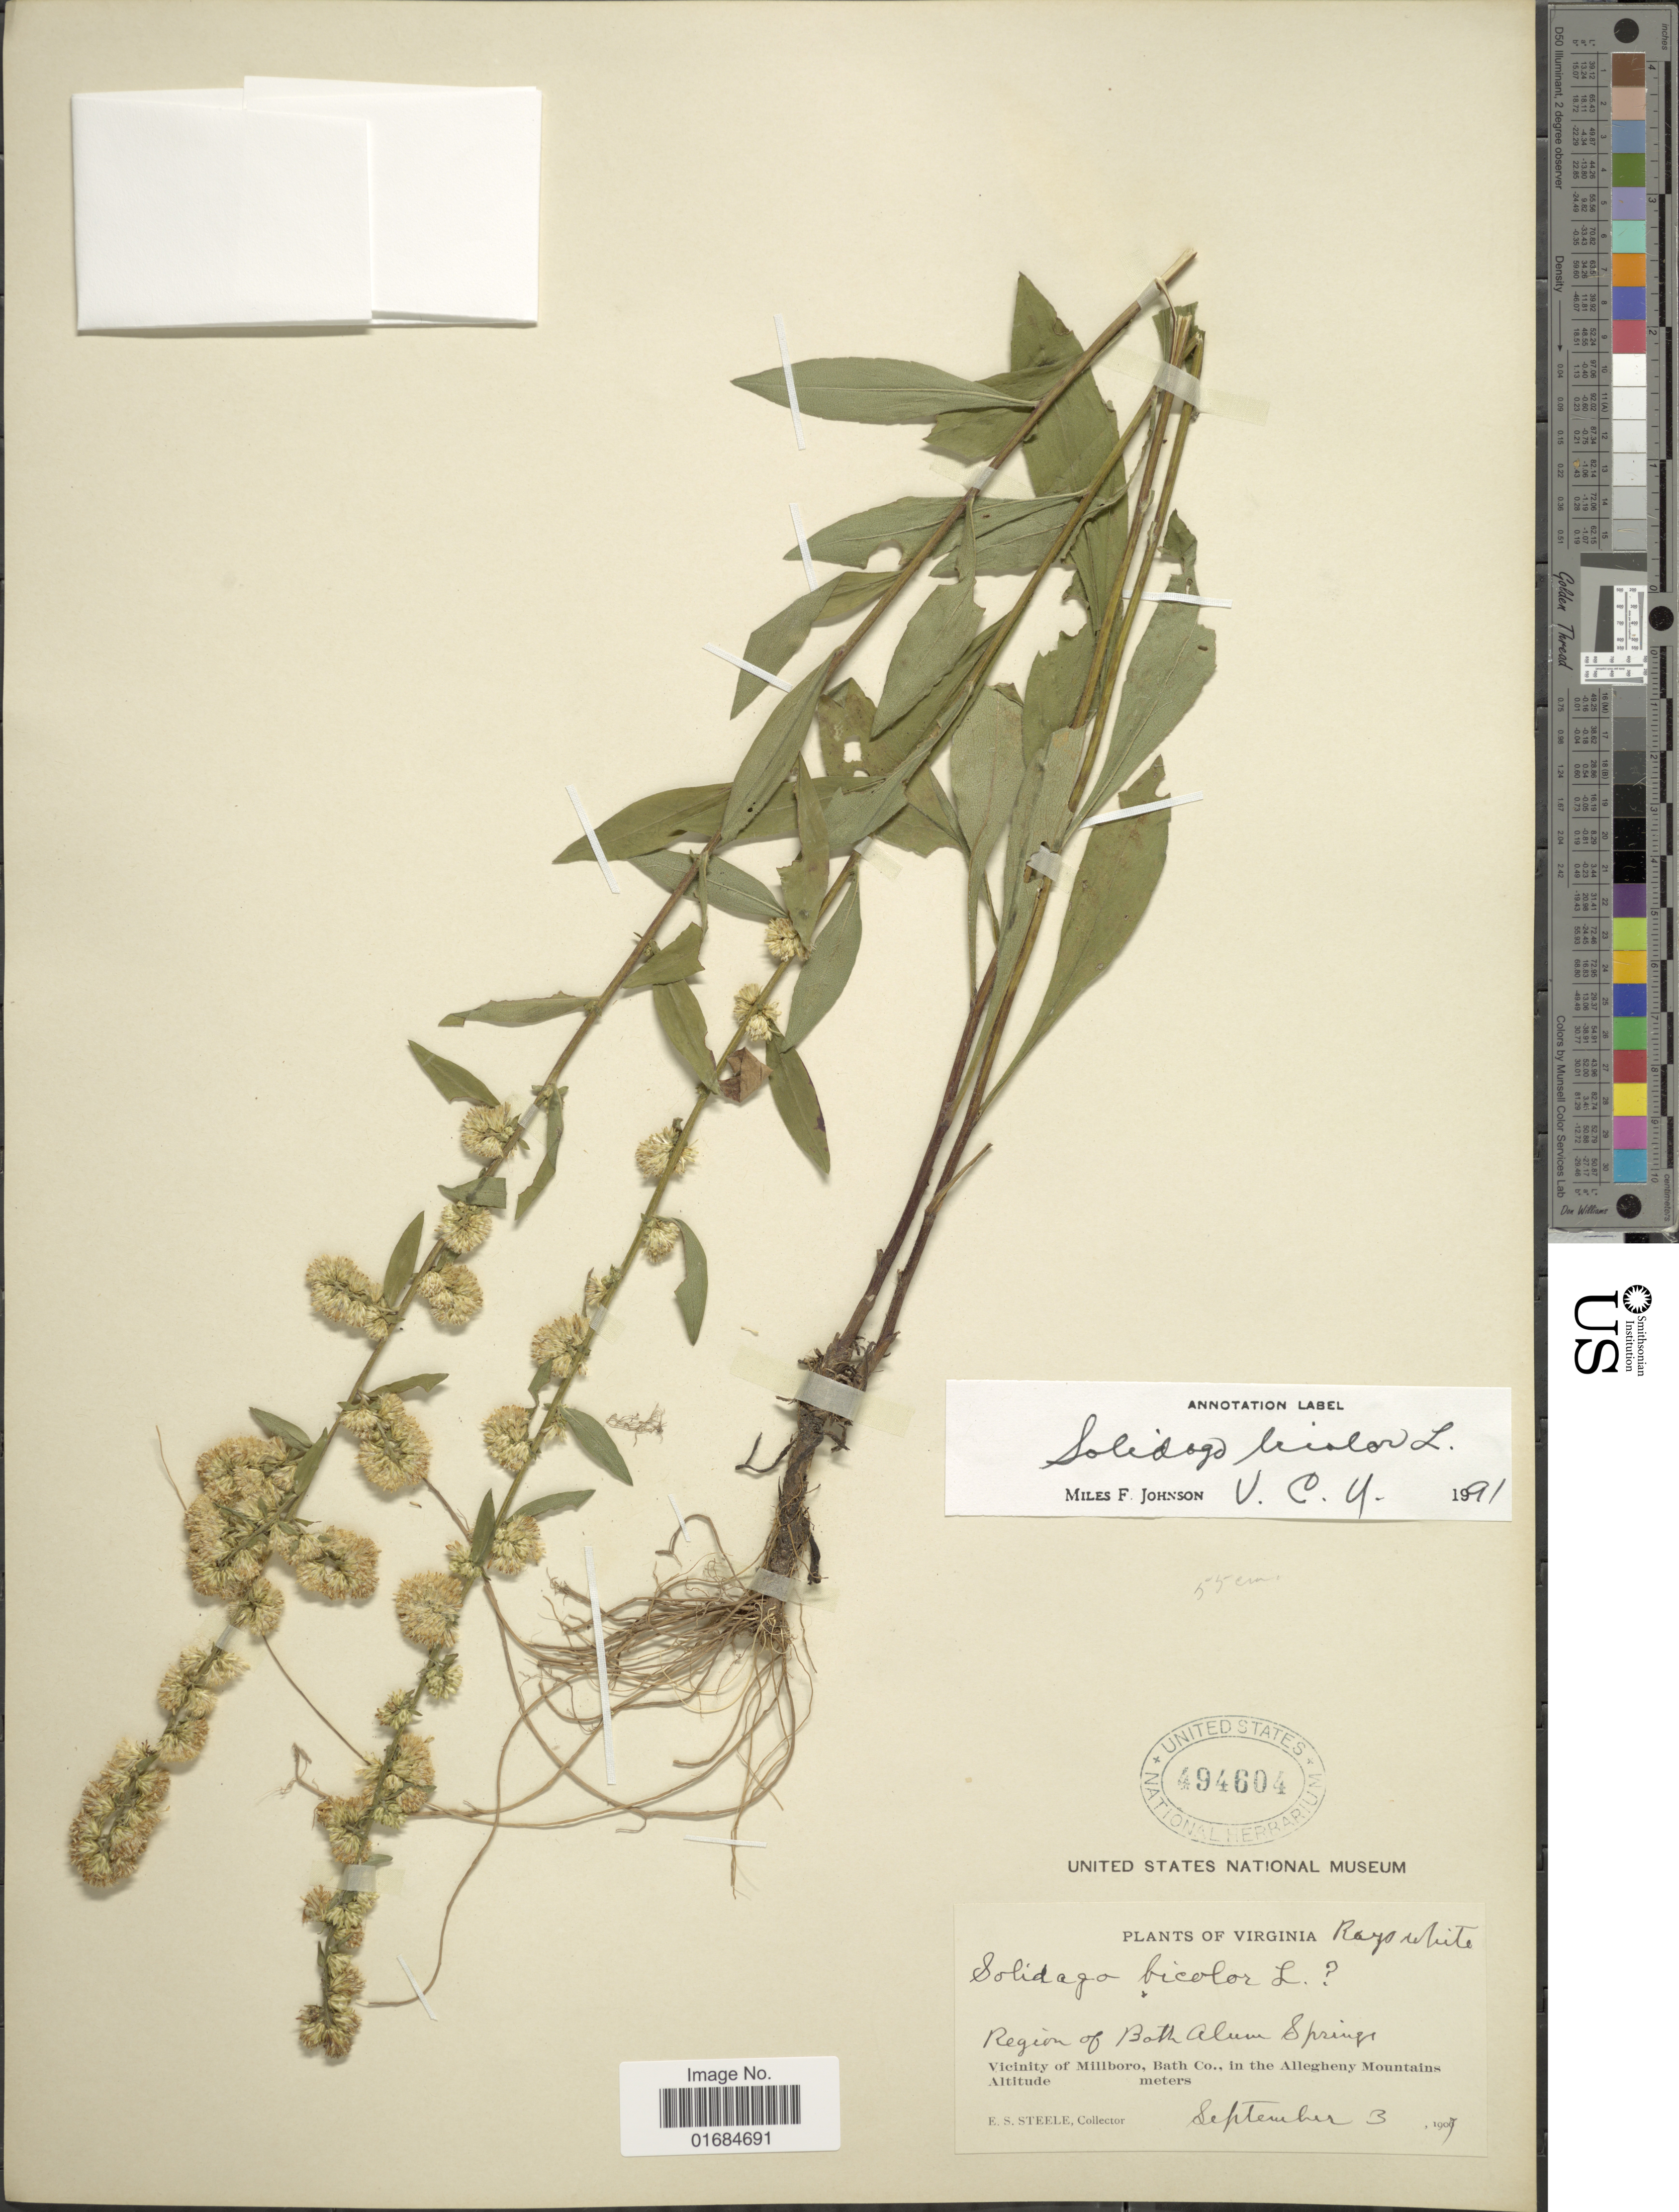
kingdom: Plantae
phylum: Tracheophyta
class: Magnoliopsida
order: Asterales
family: Asteraceae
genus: Solidago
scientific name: Solidago bicolor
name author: L.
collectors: E. Steele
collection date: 1907-09-03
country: United States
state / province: Virginia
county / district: Bath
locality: Region of Borth Alum Springs, Vicinity of Millboro, Bath Co., in the Allegheny Mountains.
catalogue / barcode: US 494604